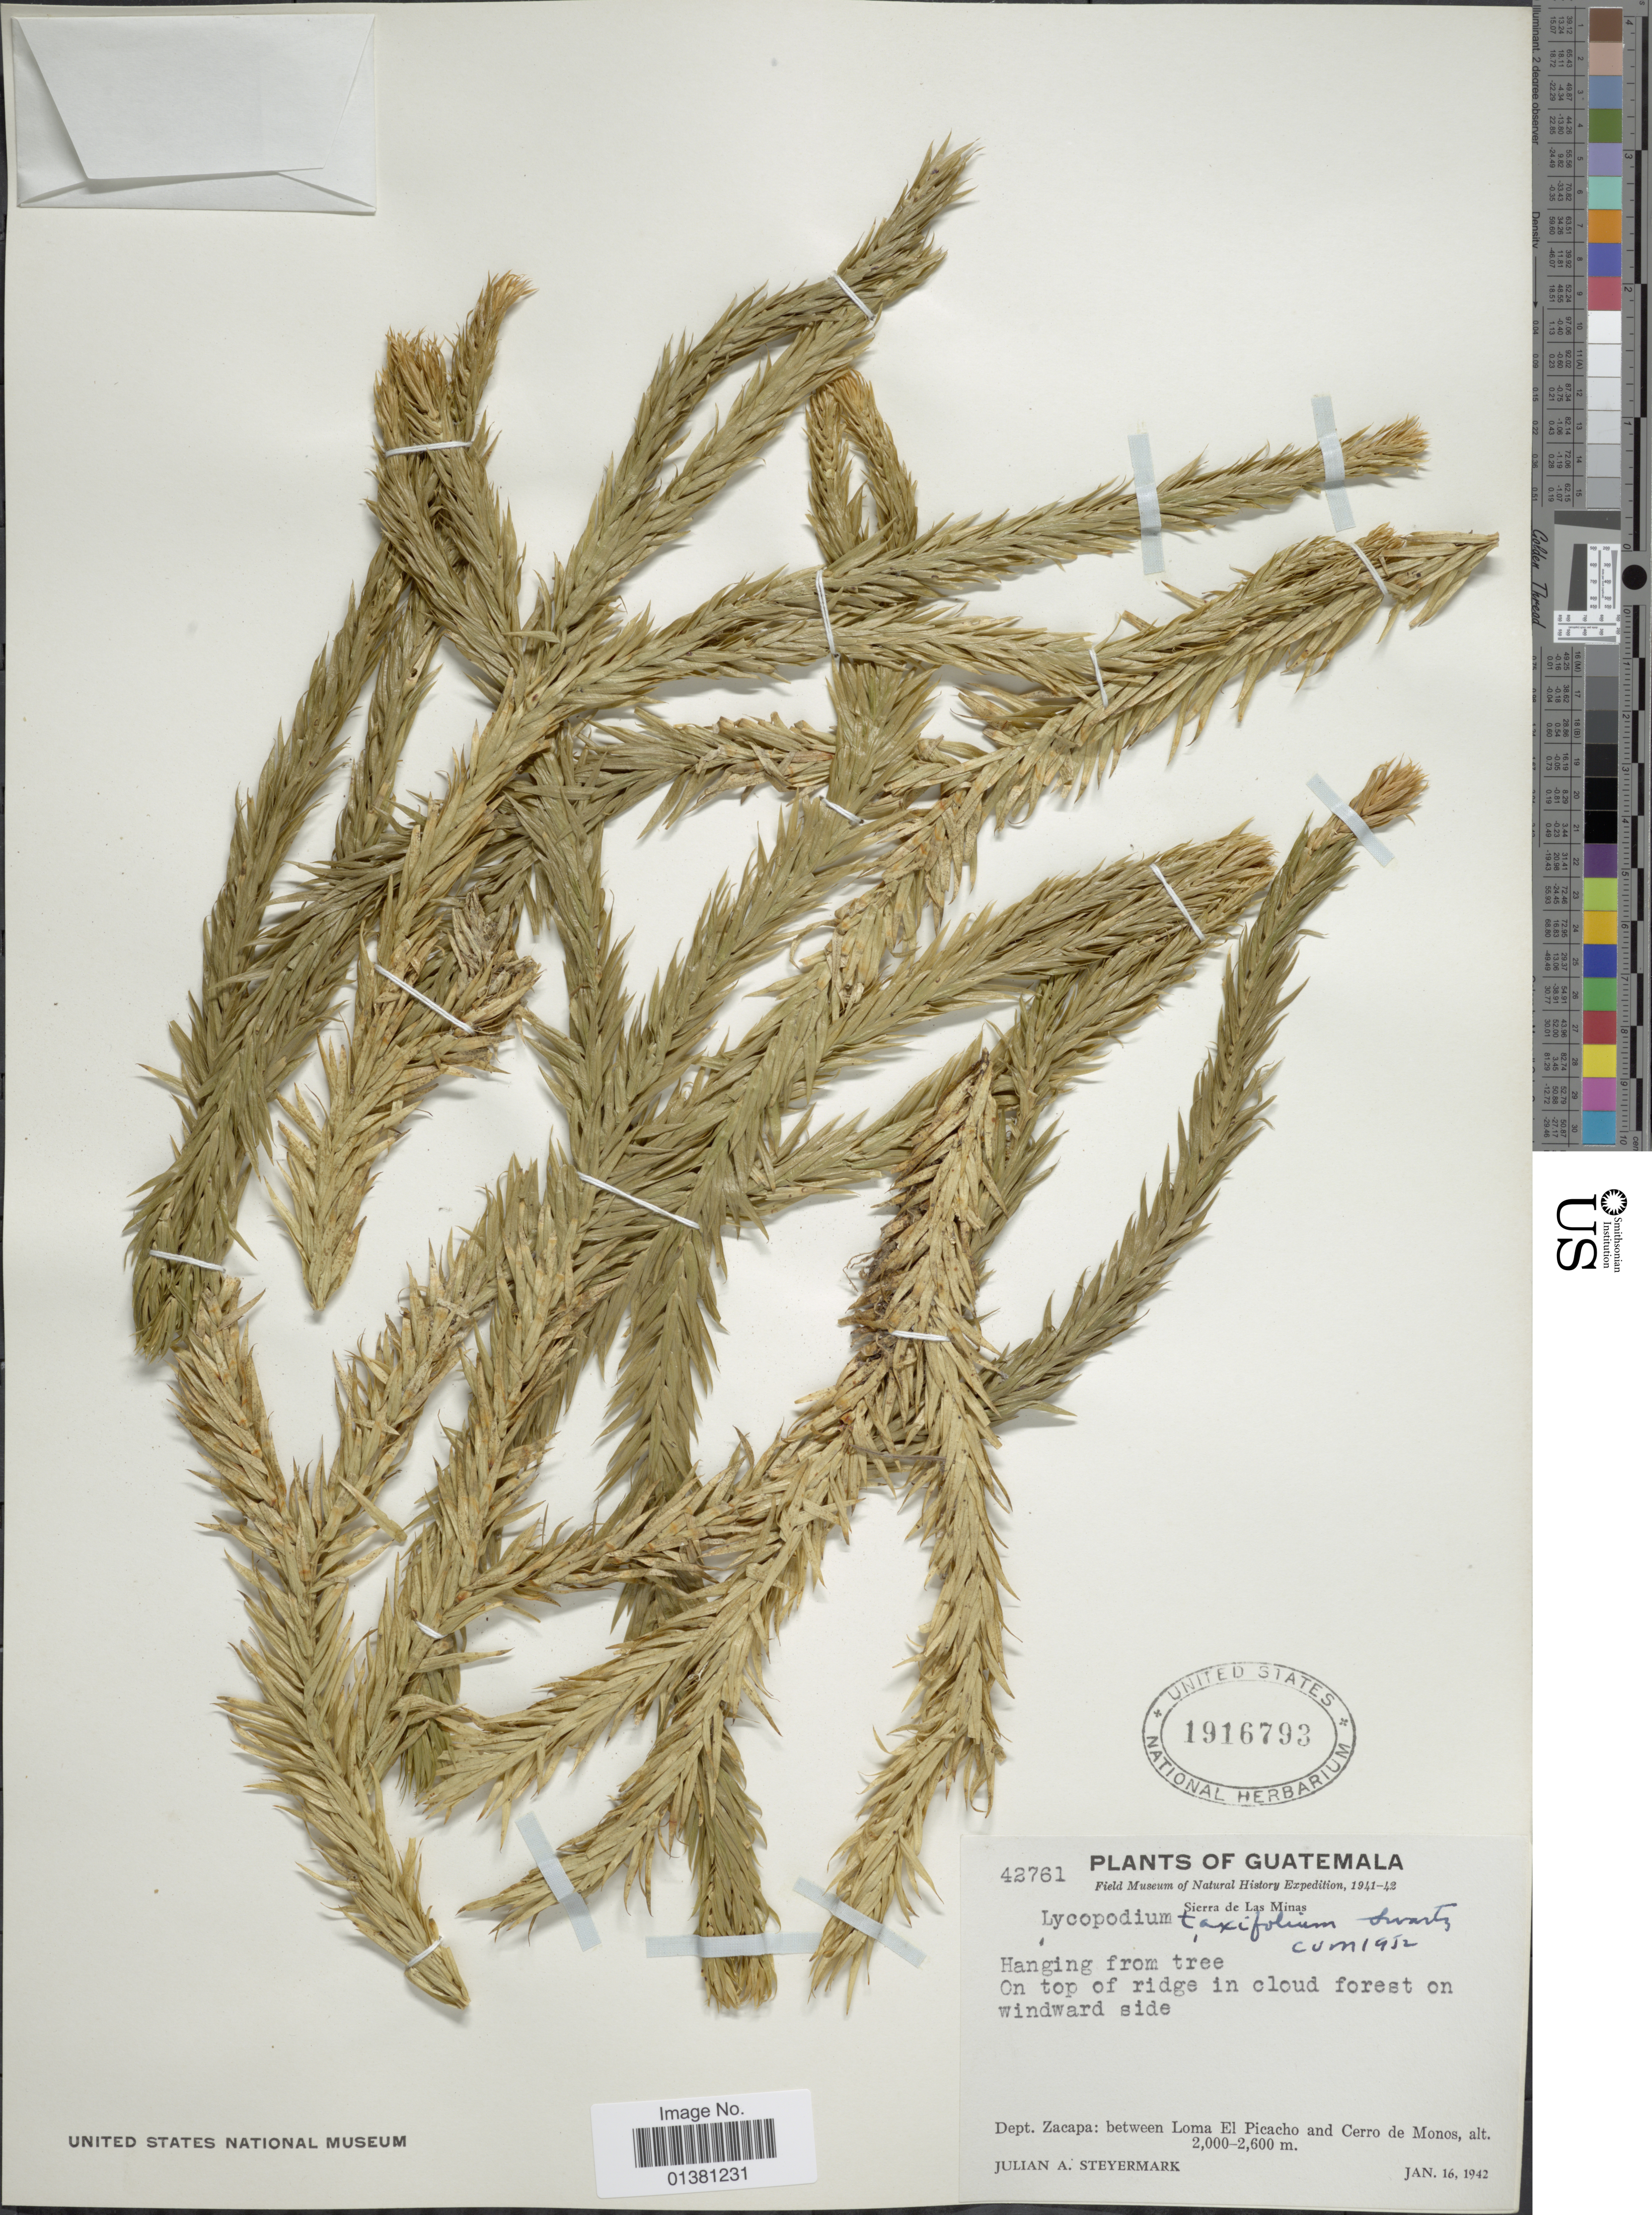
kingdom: Plantae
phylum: Tracheophyta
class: Lycopodiopsida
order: Lycopodiales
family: Lycopodiaceae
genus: Phlegmariurus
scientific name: Phlegmariurus taxifolius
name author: (Sw.) Á. Löve & D. Löve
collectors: J. Steyermark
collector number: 42761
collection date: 1942-01-16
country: Guatemala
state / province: Zacapa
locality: Sierra de Las Minas, Dept. Zacapa: between Lom El Picacho and cerro de Monos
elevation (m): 2000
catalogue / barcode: US 1916793